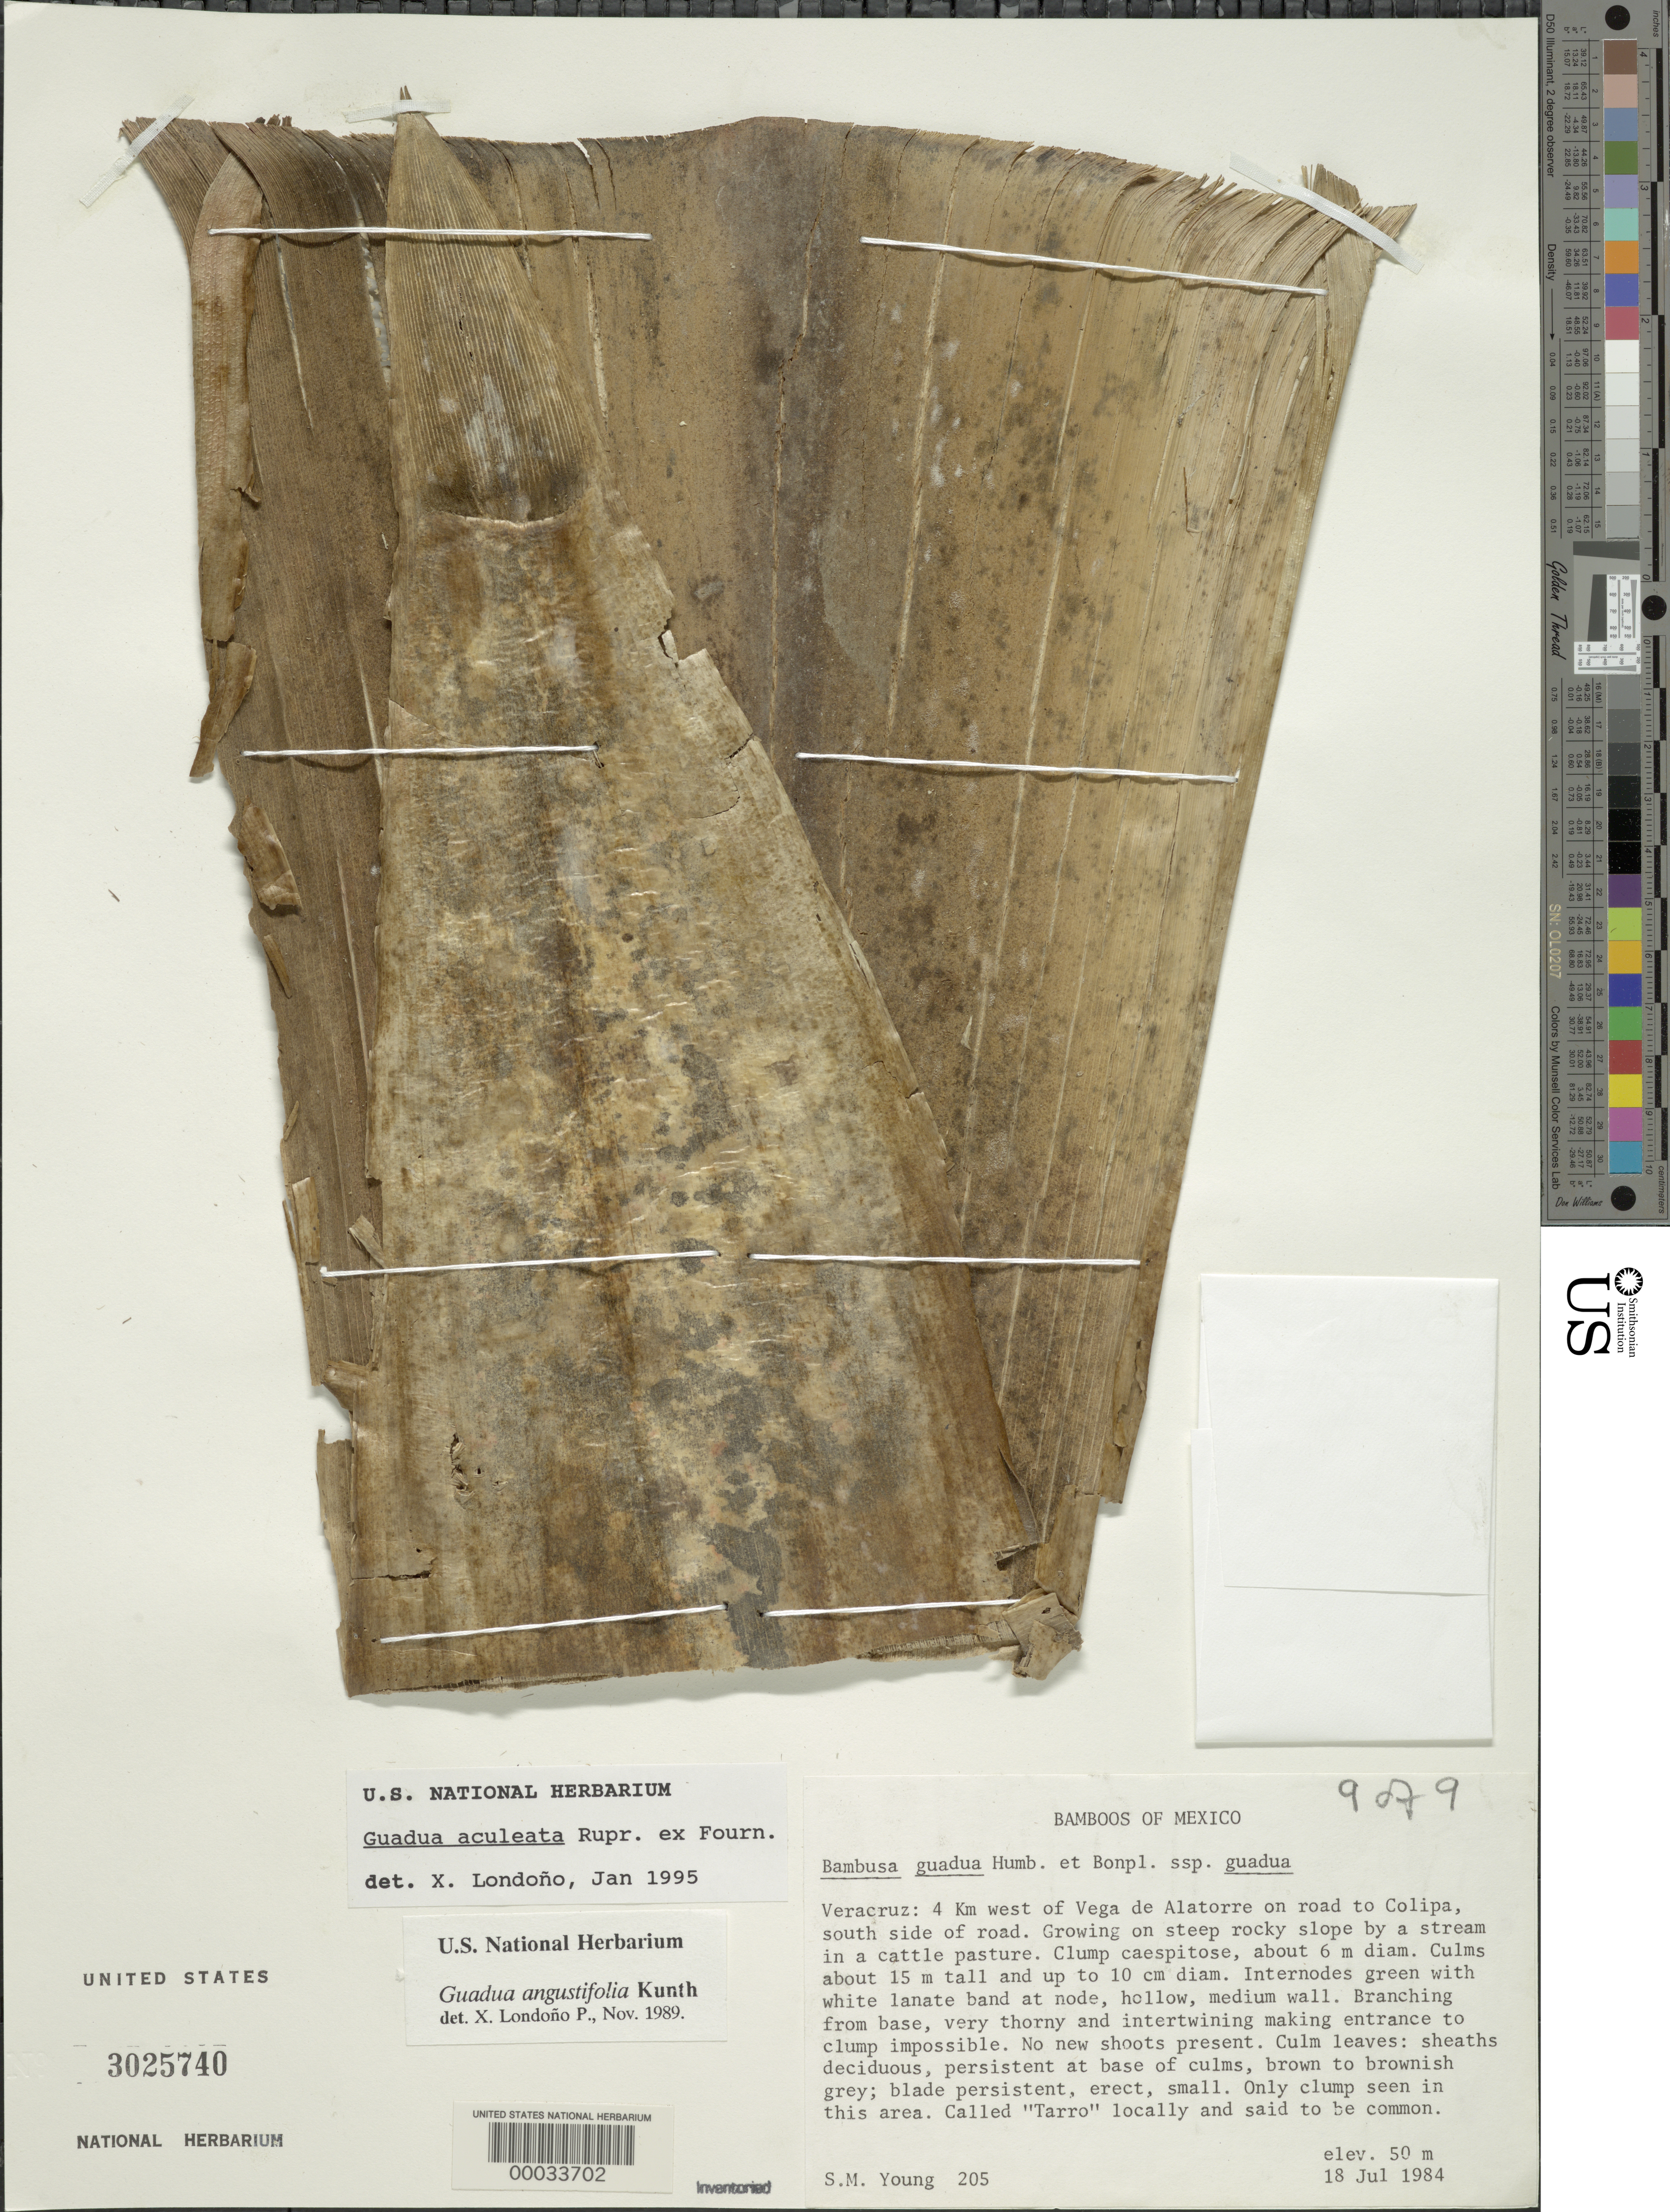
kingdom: Plantae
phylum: Tracheophyta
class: Liliopsida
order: Poales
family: Poaceae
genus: Guadua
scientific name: Guadua aculeata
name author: Rupr. ex E. Fourn.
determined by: Londoño, X., (TULV), Jardin Botanico "Juan Maria Cespedes"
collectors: S. Young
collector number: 205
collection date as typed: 18 Jul 1984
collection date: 1984-07-18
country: Mexico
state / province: Veracruz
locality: Vega de alatorre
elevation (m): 50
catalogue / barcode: US 3025740